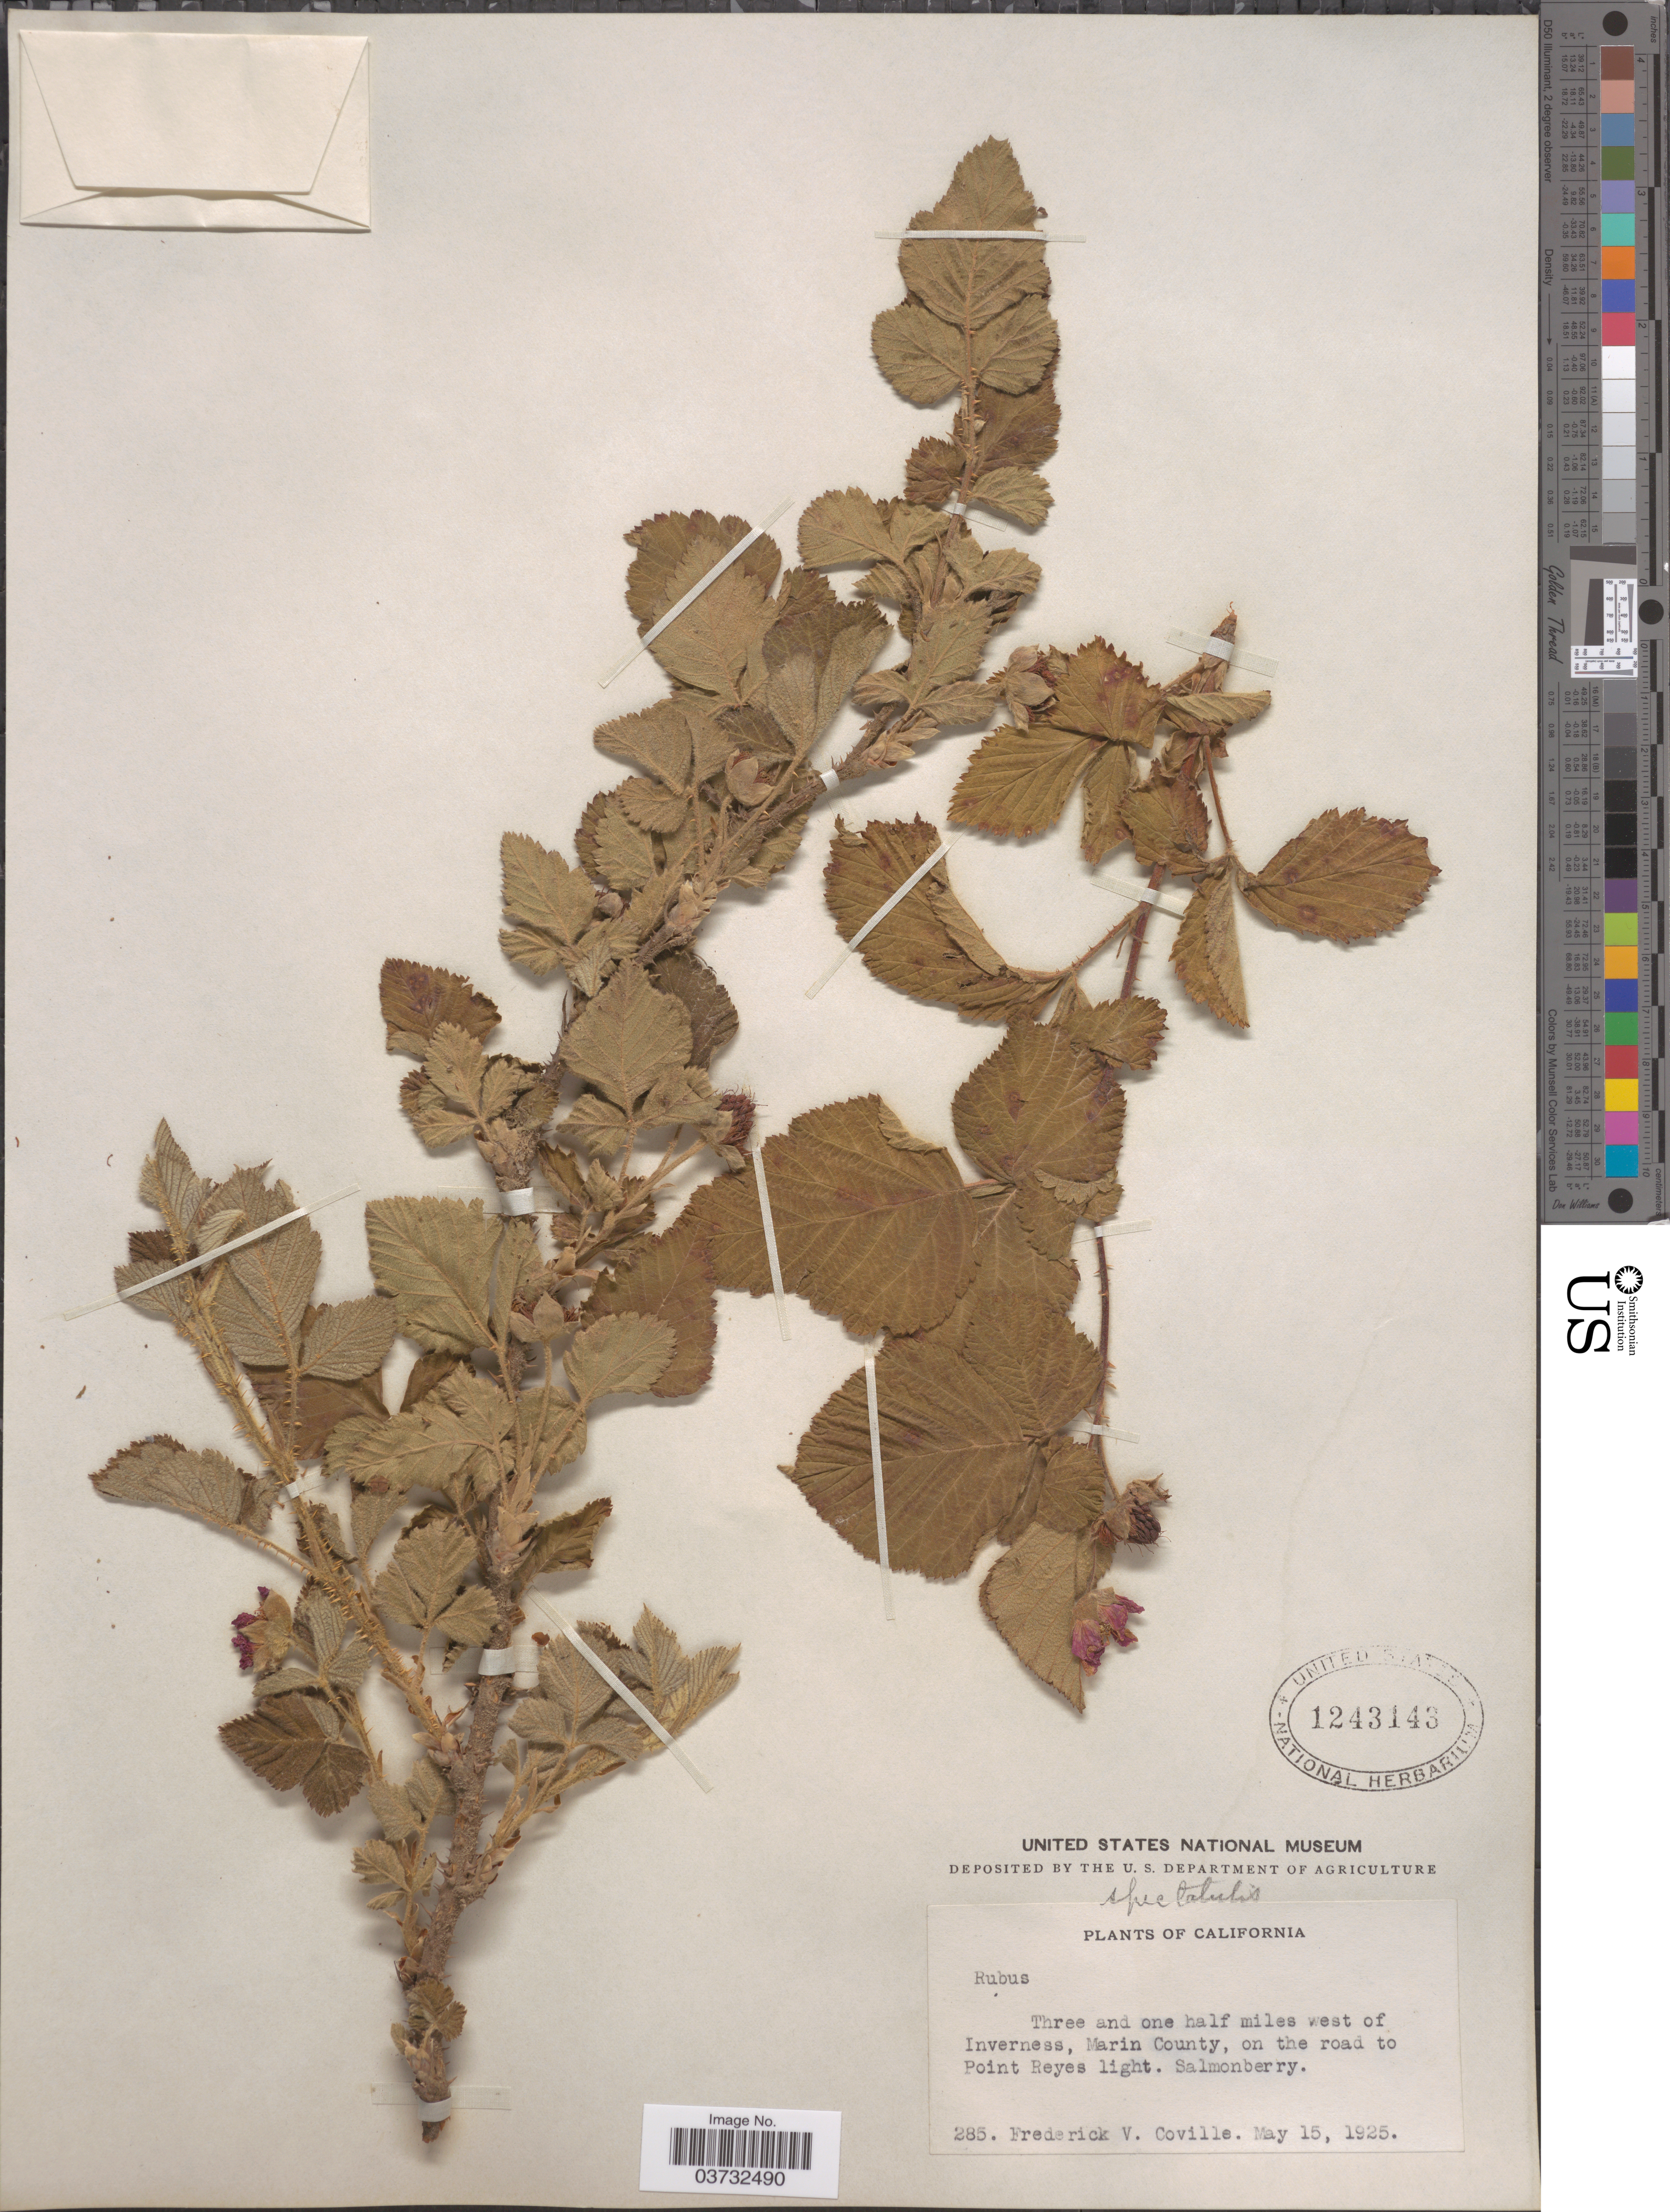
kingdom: Plantae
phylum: Tracheophyta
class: Magnoliopsida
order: Rosales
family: Rosaceae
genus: Rubus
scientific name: Rubus sp.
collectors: F. V. Coville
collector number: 285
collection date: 1925-05-15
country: United States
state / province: California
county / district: Marin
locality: Three and one half miles west of Inverness, Marin County, on the road to Point Reyes light. Salmonberry.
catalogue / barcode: US 1243143